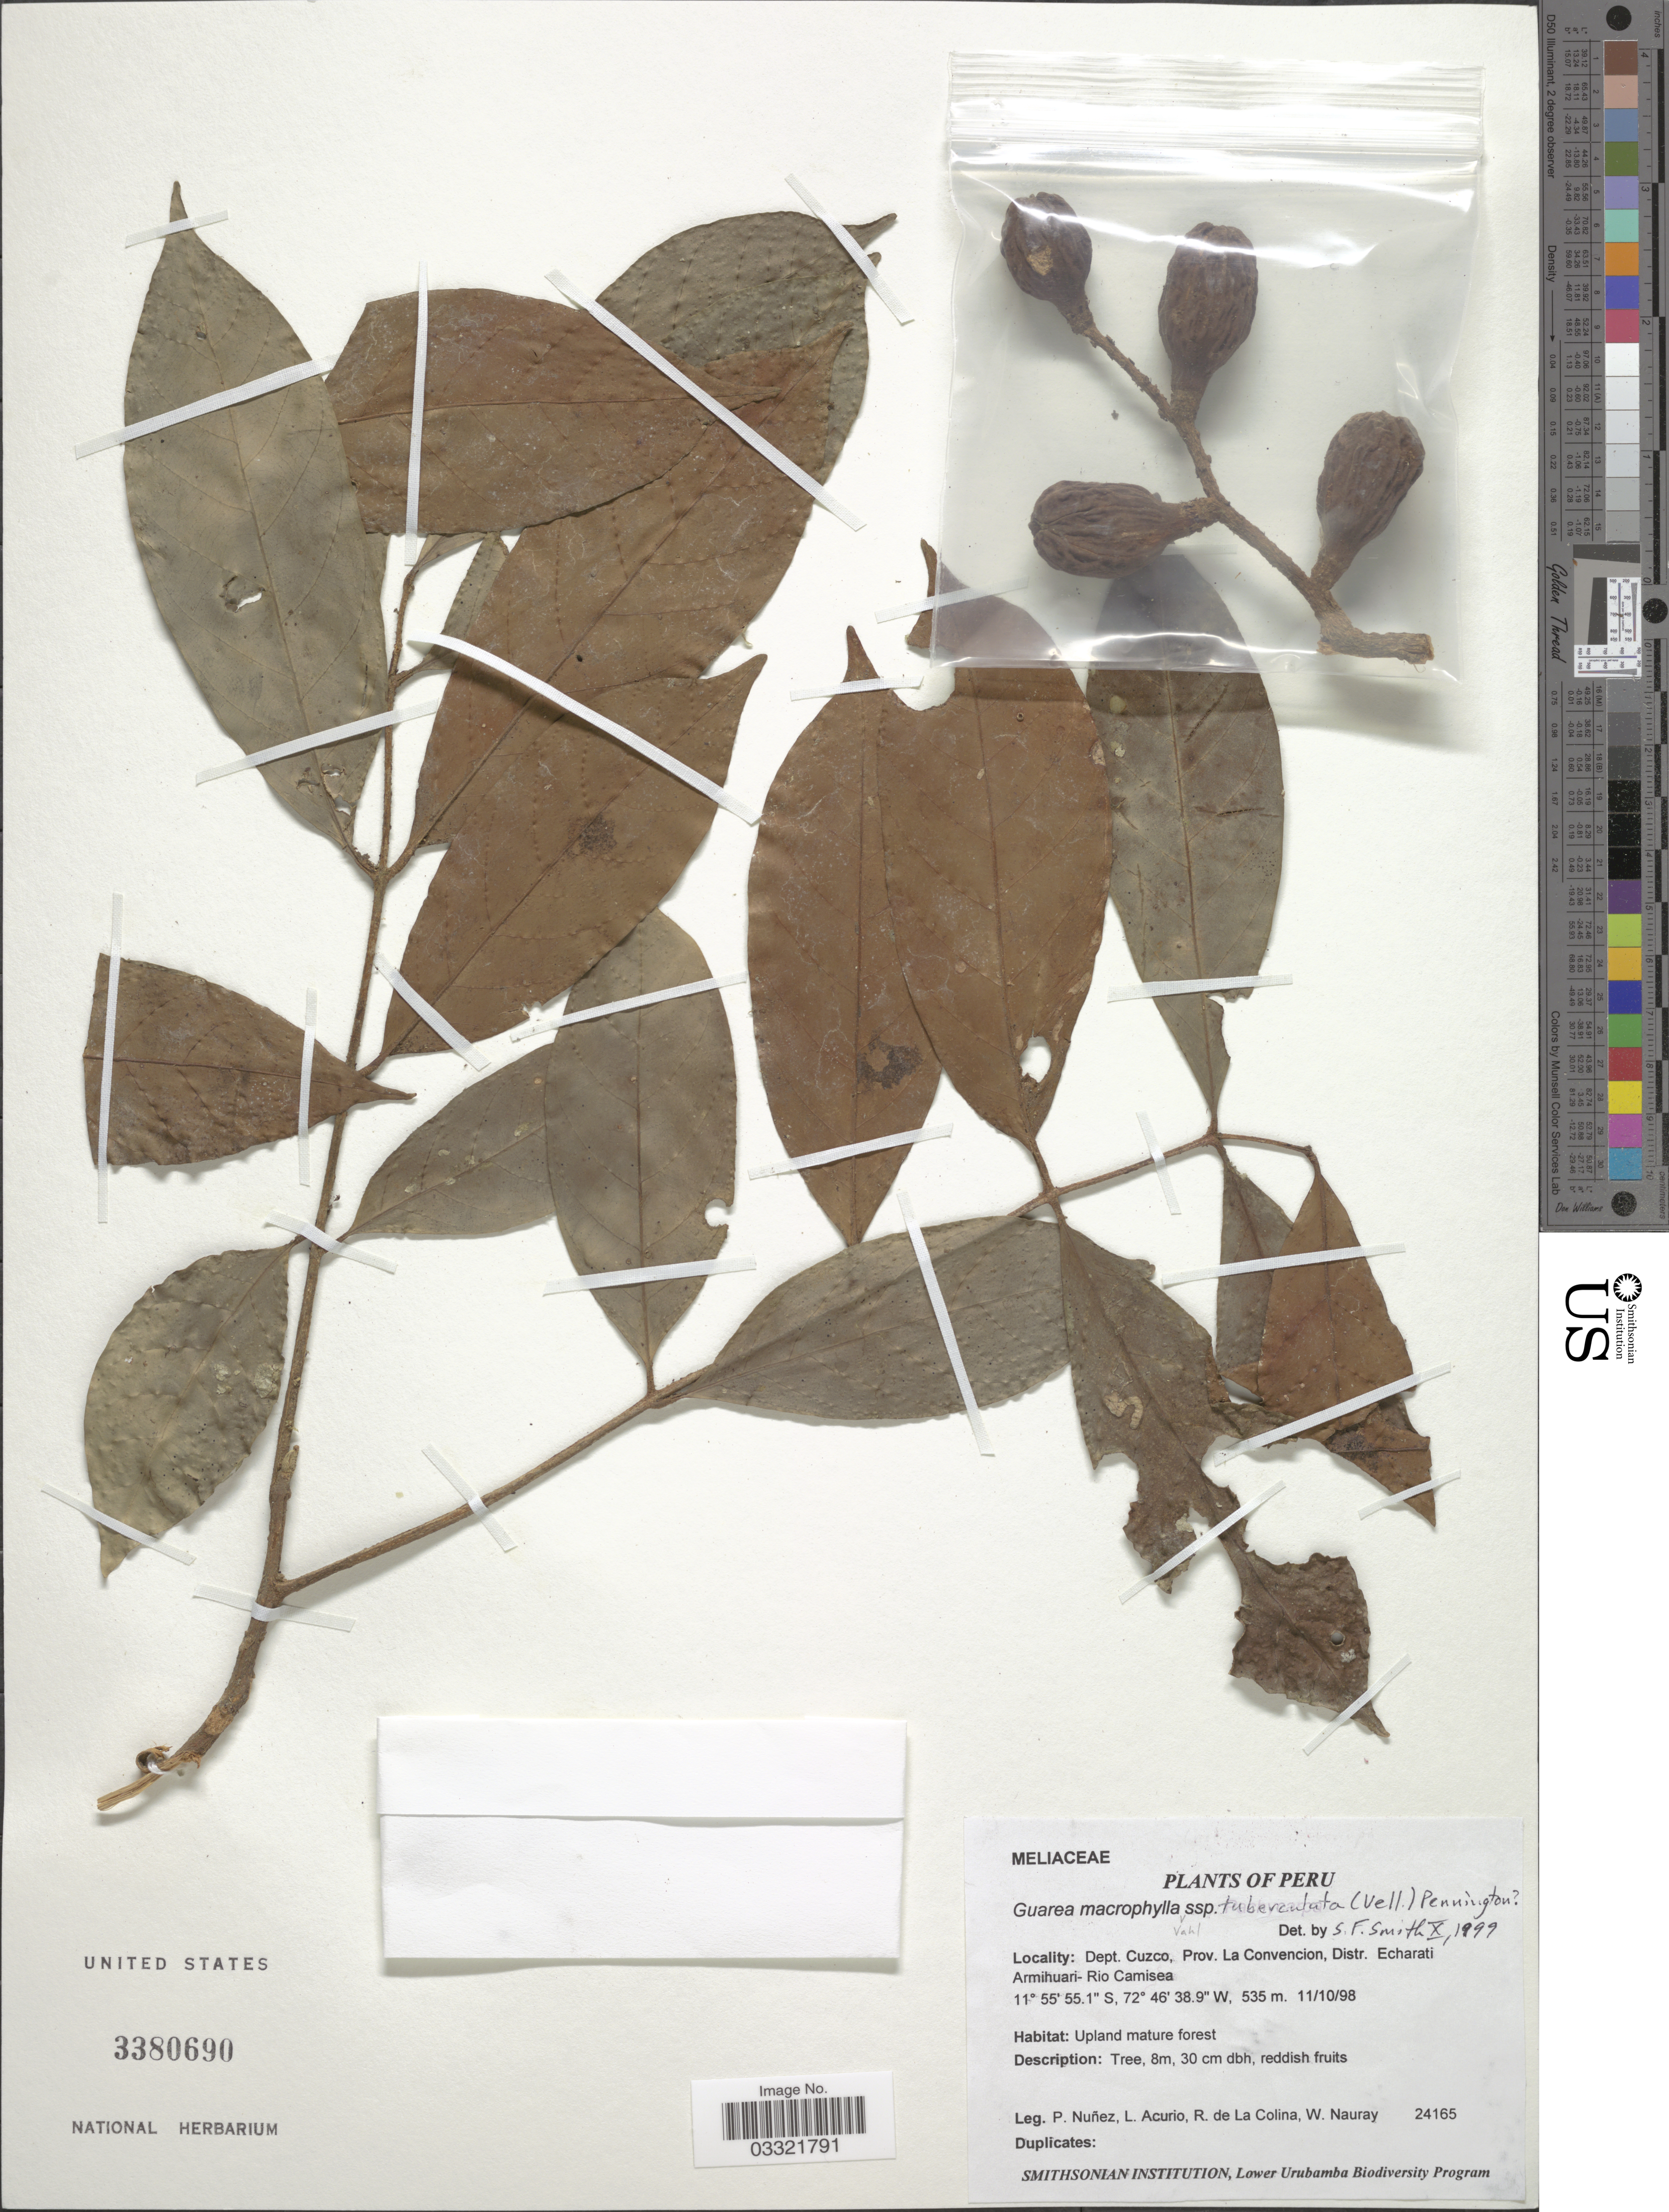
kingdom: Plantae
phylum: Tracheophyta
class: Magnoliopsida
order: Sapindales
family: Meliaceae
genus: Guarea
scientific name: Guarea macrophylla subsp. tuberculata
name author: (Vell.) T.D. Penn.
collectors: P. Nuñez V., L. Acurio, R. Colina & W. Nauray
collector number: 24165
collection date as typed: Transcribed d/m/y: 11/10/98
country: Peru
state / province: Cusco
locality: Dept. Cuzco, Prov. La Convencion, Distr. Echarati. Armihuari - Rio Camisea.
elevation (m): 535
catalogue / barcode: US 3380690